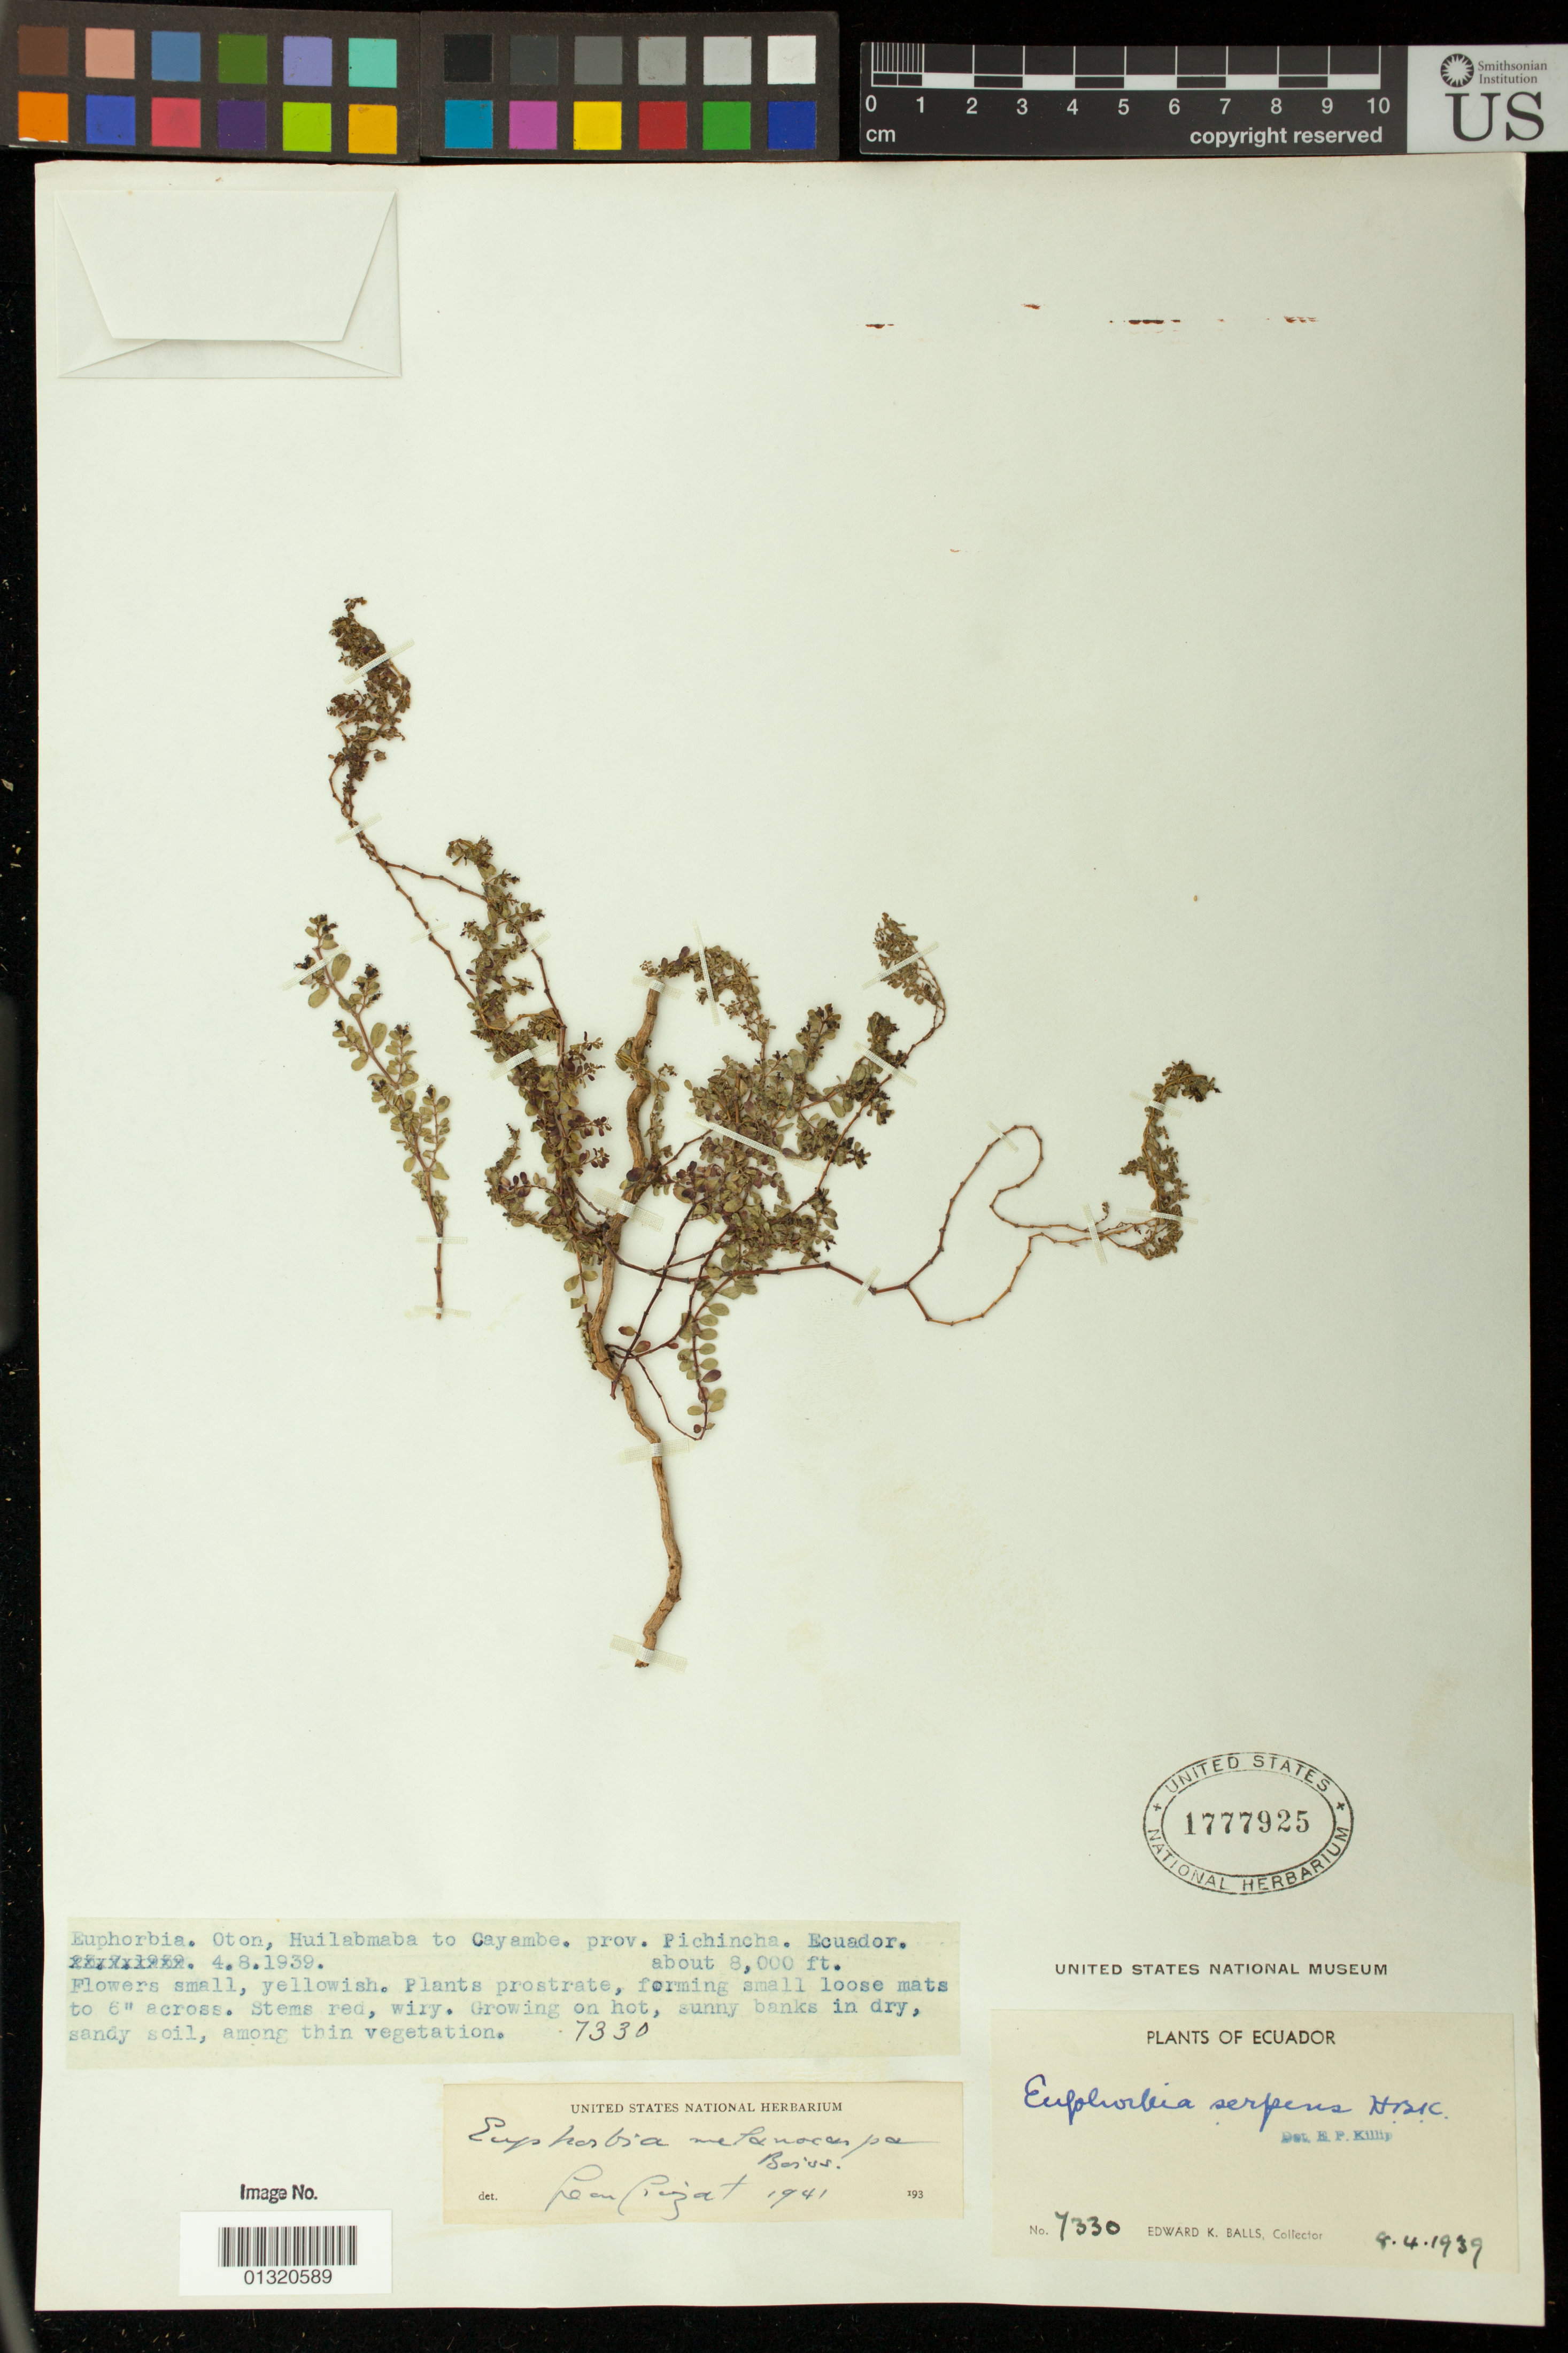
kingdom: Plantae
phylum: Tracheophyta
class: Magnoliopsida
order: Malpighiales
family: Euphorbiaceae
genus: Euphorbia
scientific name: Euphorbia serpens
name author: Kunth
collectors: E. K. Balls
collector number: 7330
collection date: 1939-08-04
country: Ecuador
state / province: Pichincha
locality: Oton, Huilabmaba to Cayambe.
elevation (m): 2438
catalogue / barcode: US 1777925